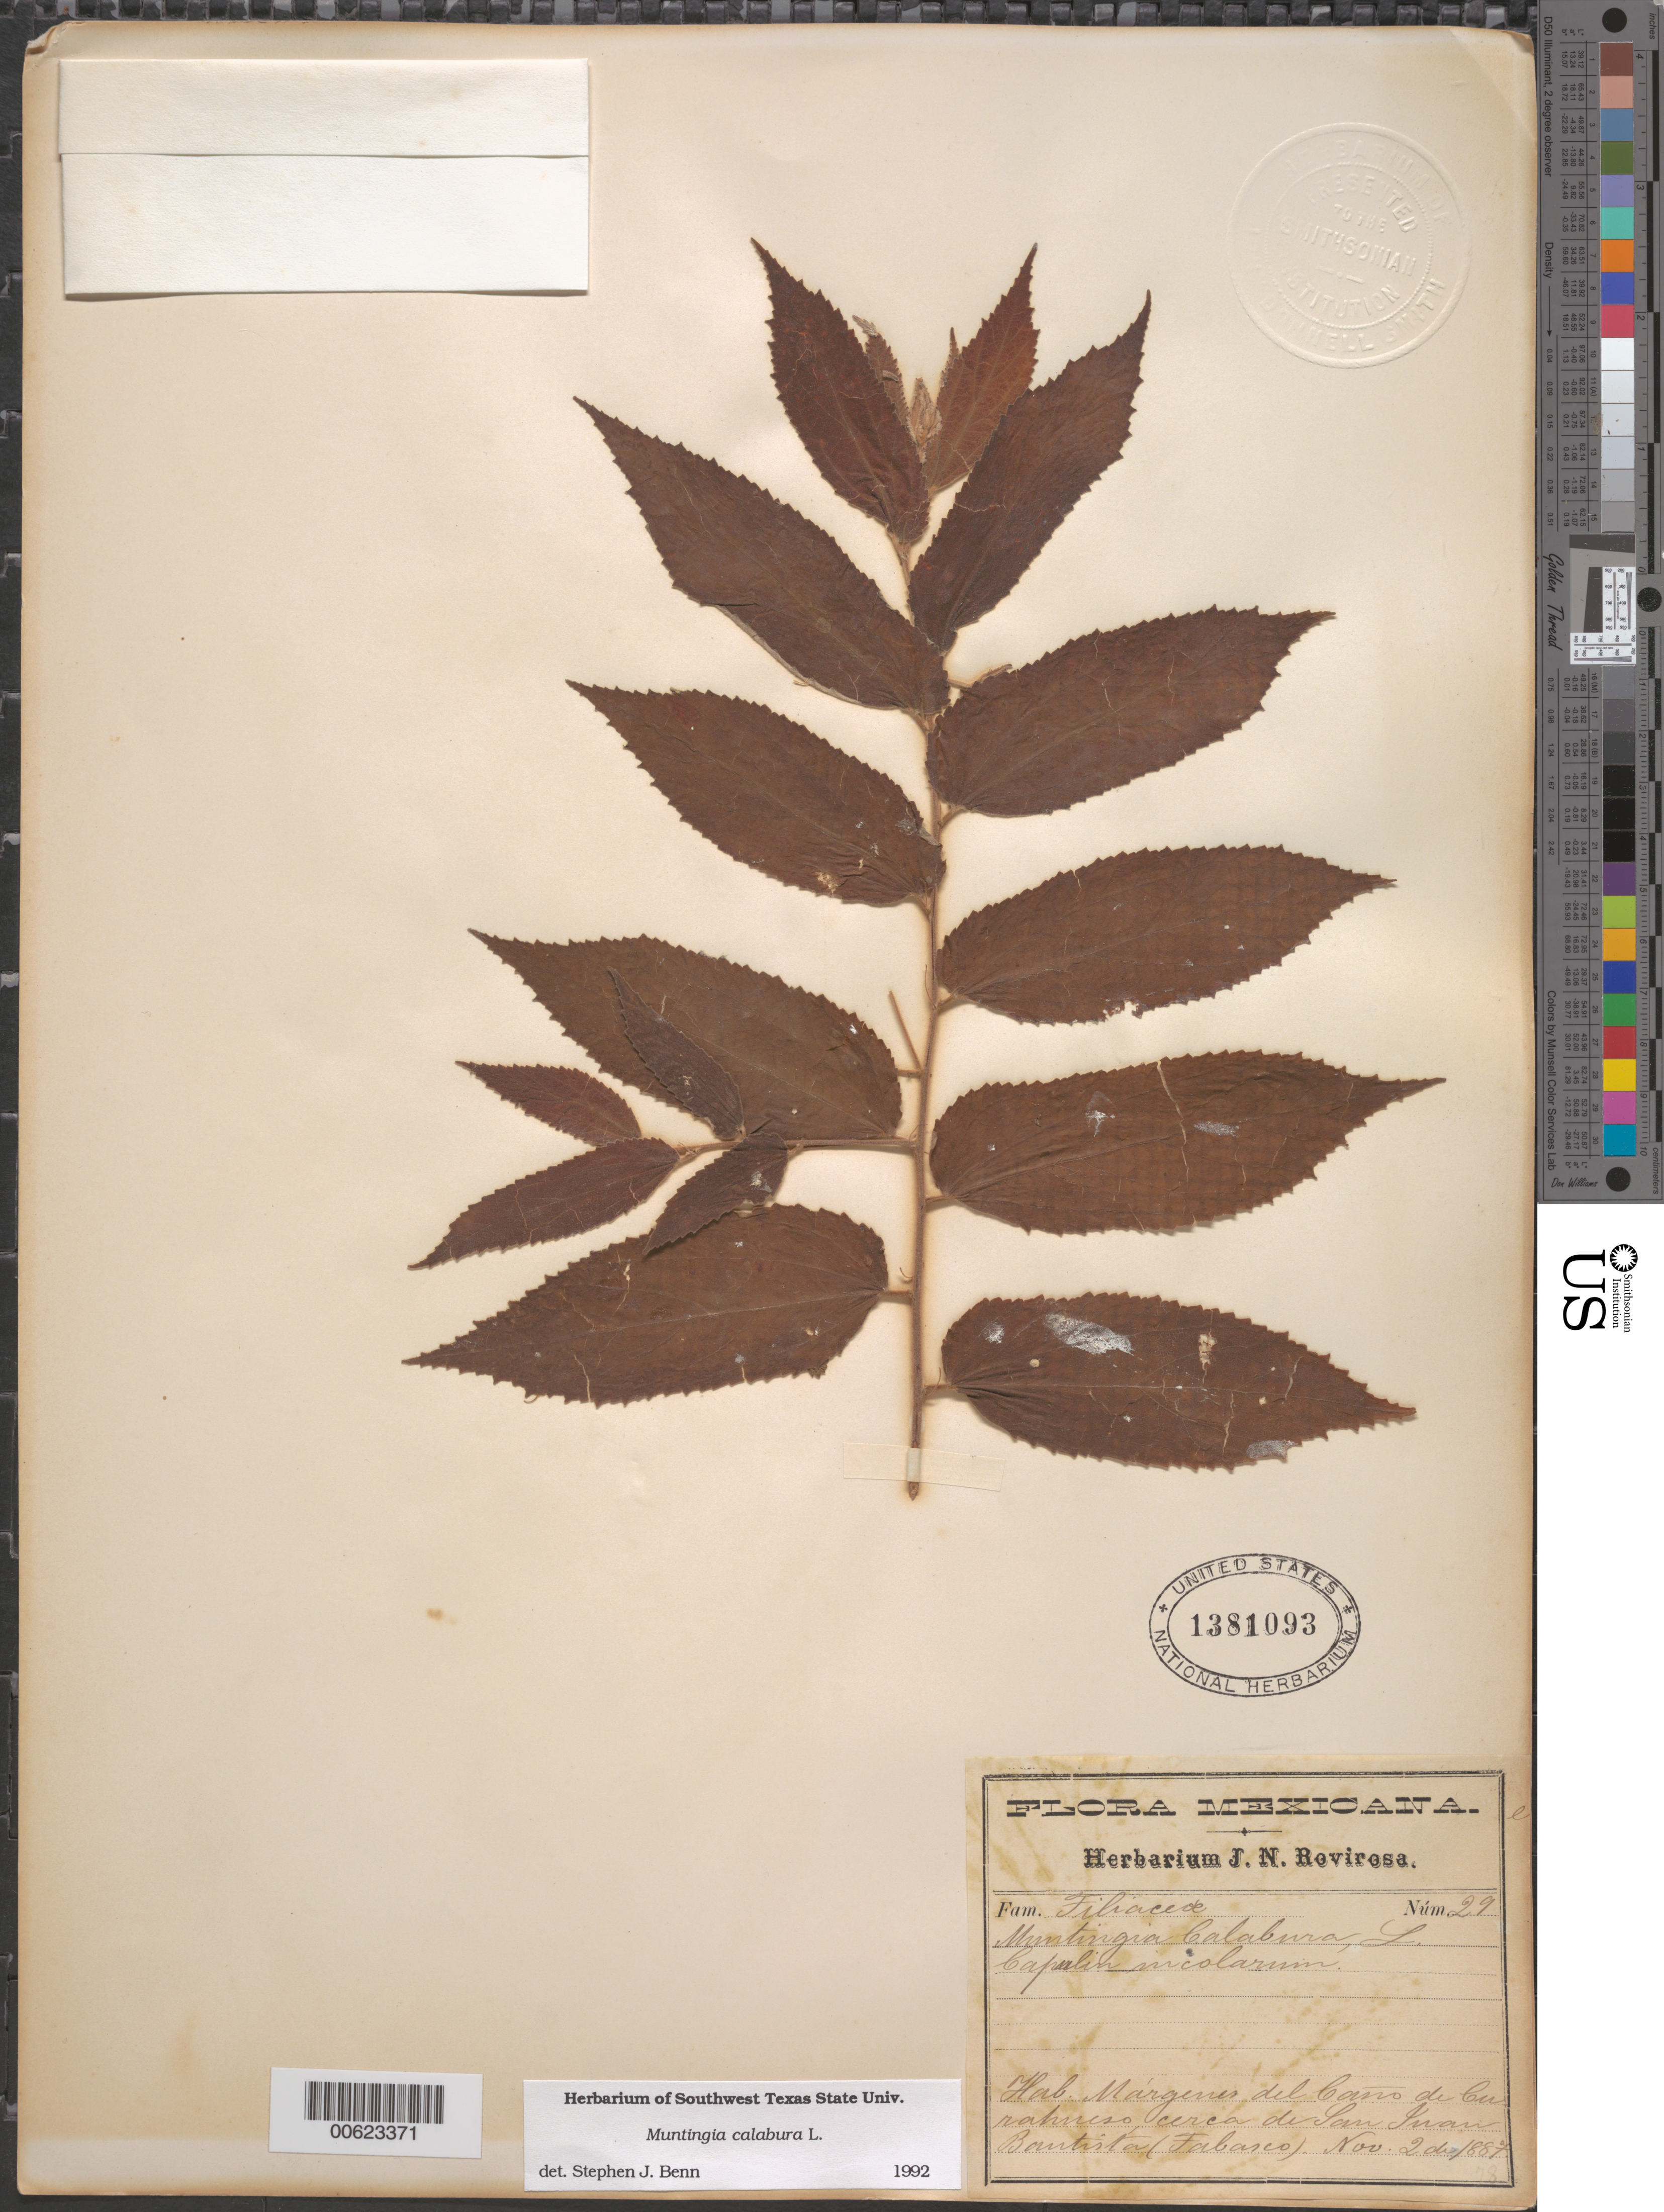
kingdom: Plantae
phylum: Tracheophyta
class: Magnoliopsida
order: Malvales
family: Muntingiaceae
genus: Muntingia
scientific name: Muntingia calabura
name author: L.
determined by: Benn, S. J.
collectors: J. N. Rovirosa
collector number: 29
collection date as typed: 02 Nov 1887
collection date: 1887-11-02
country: Mexico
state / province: Tabasco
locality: Márgines del Caño du Curahucso cerca de San Juan Bautista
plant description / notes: Common name: Capulin incolarum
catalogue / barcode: US 1381093